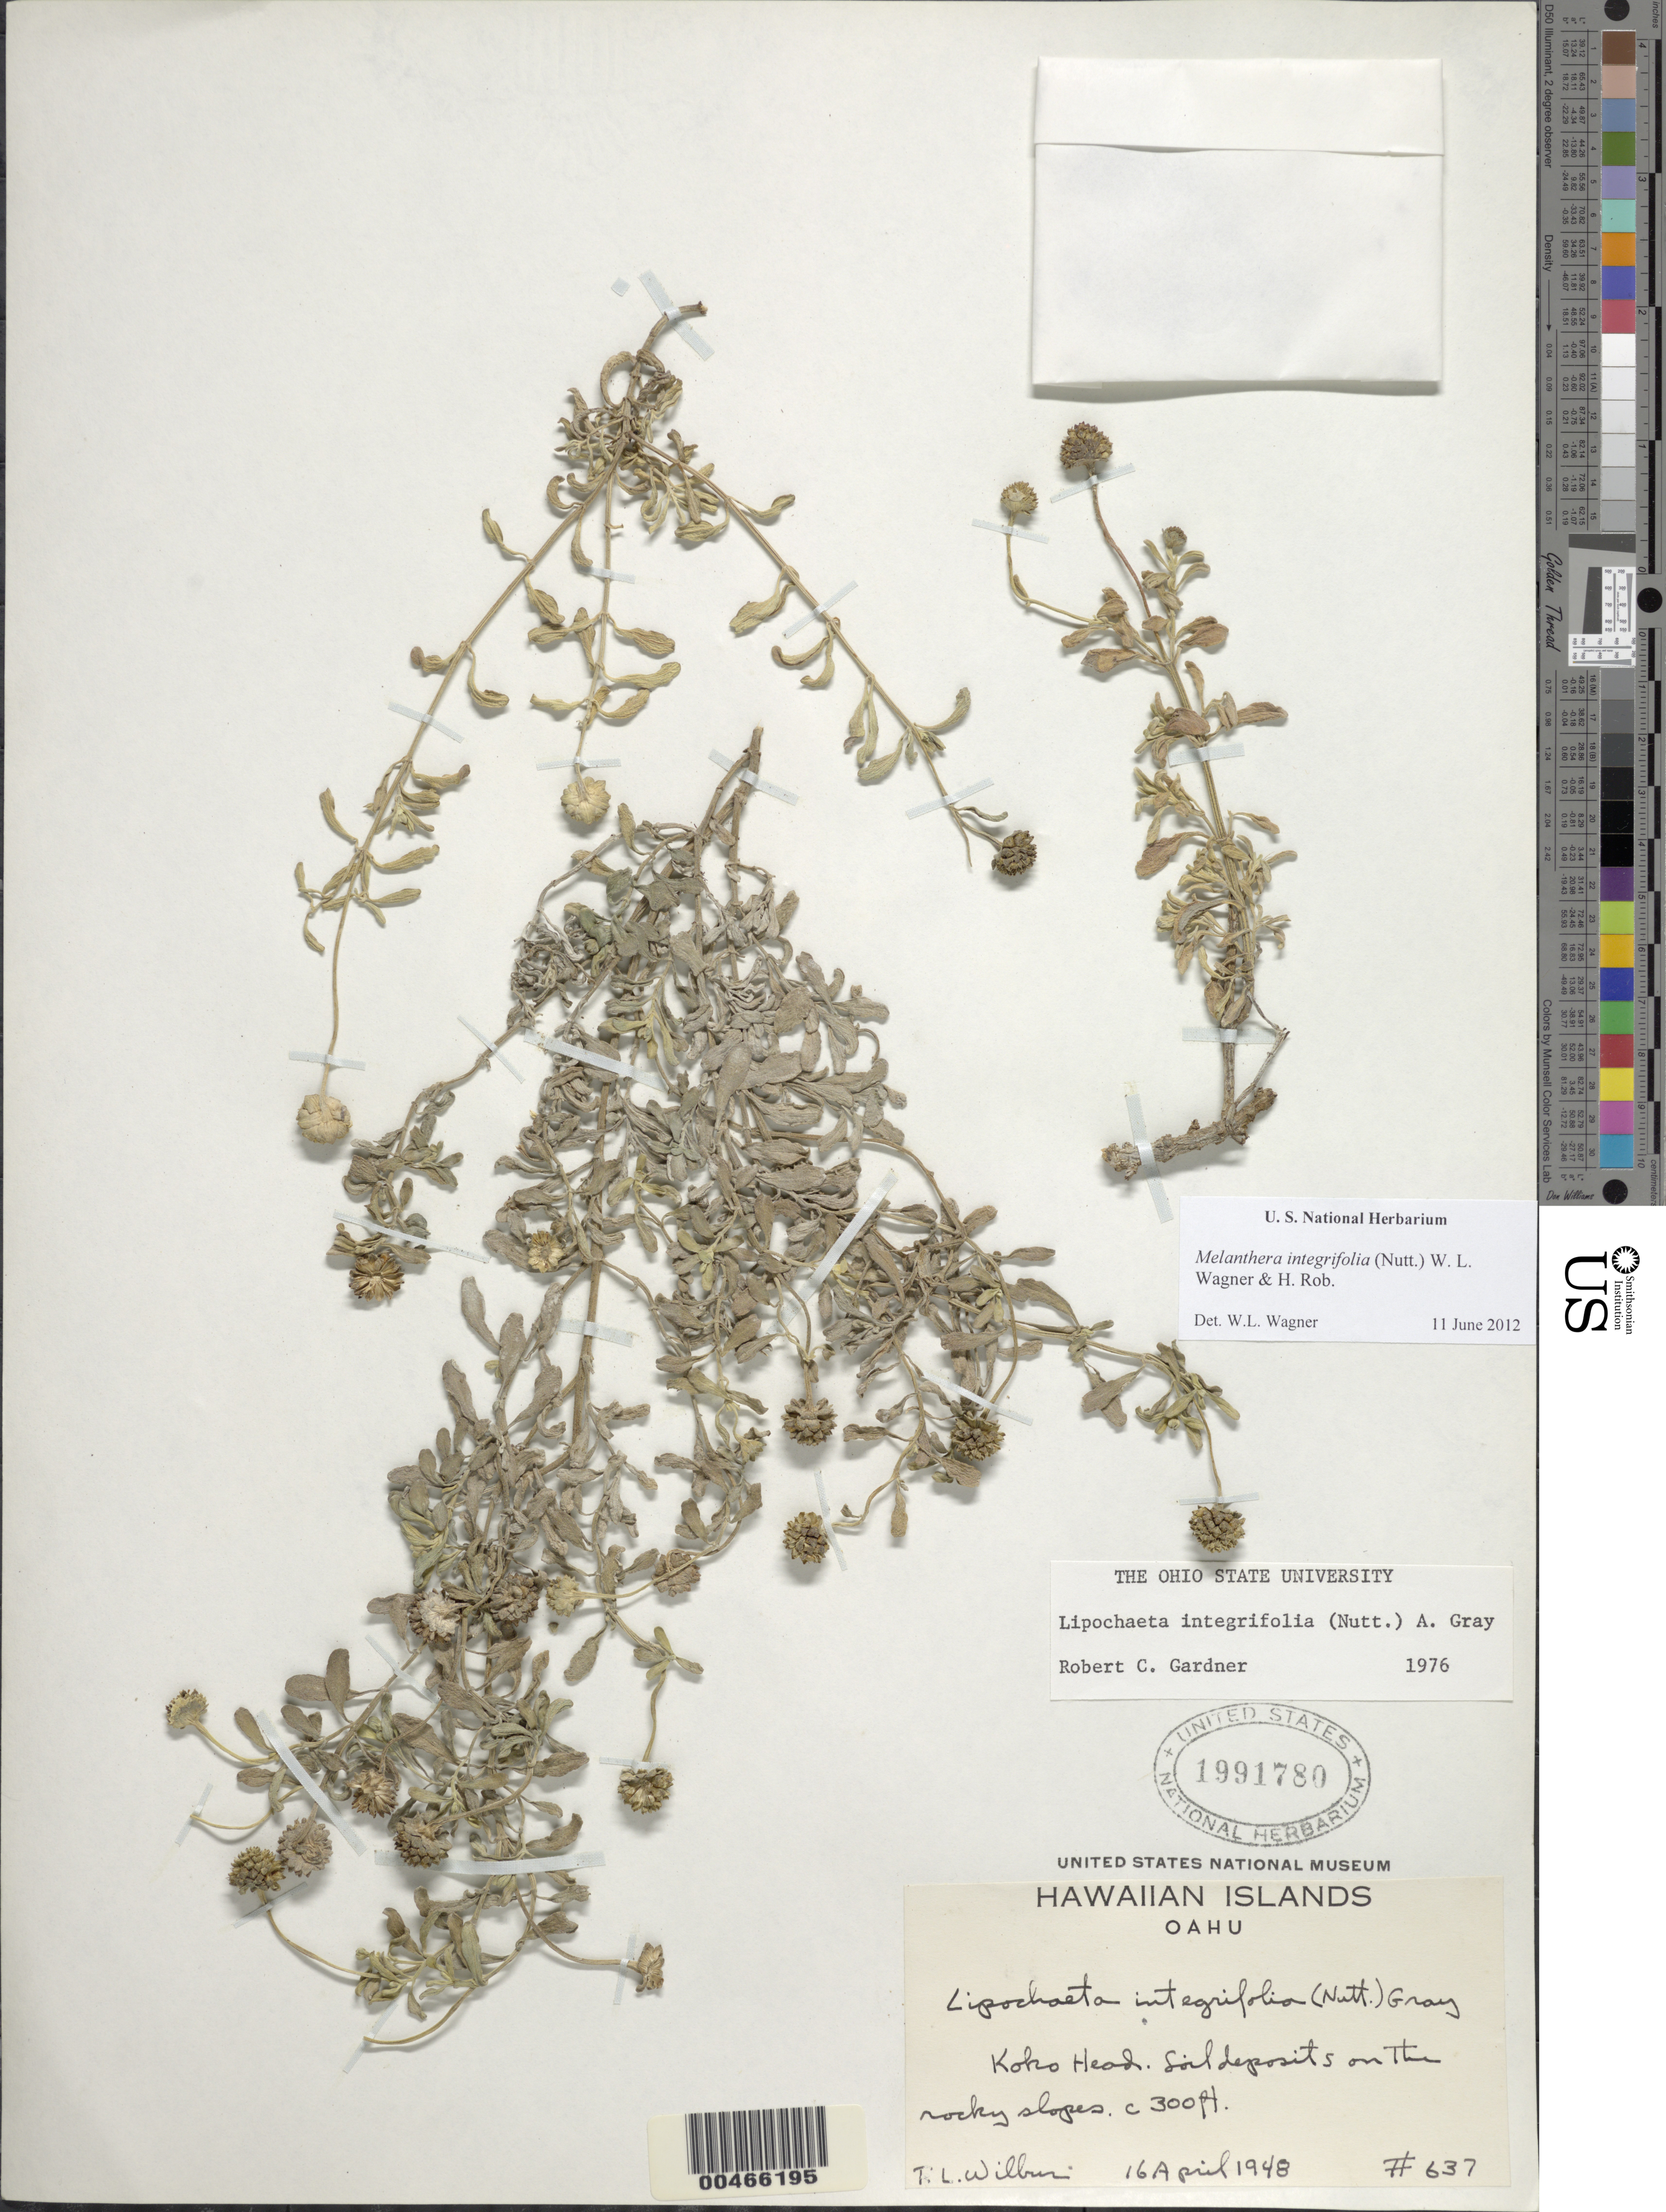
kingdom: Plantae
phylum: Tracheophyta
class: Magnoliopsida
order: Asterales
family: Asteraceae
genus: Wollastonia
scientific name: Wollastonia integrifolia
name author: (Nutt.) Orchard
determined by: Wagner, W. L., (BOT), Smithsonian Institution - National Museum of Natural History (UNITED STATES)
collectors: R. L. Wilbur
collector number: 637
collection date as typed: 16 Apr 1948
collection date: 1948-04-16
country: United States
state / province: Hawaii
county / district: Honolulu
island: Oahu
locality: Koko Head.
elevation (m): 91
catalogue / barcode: US 1991780